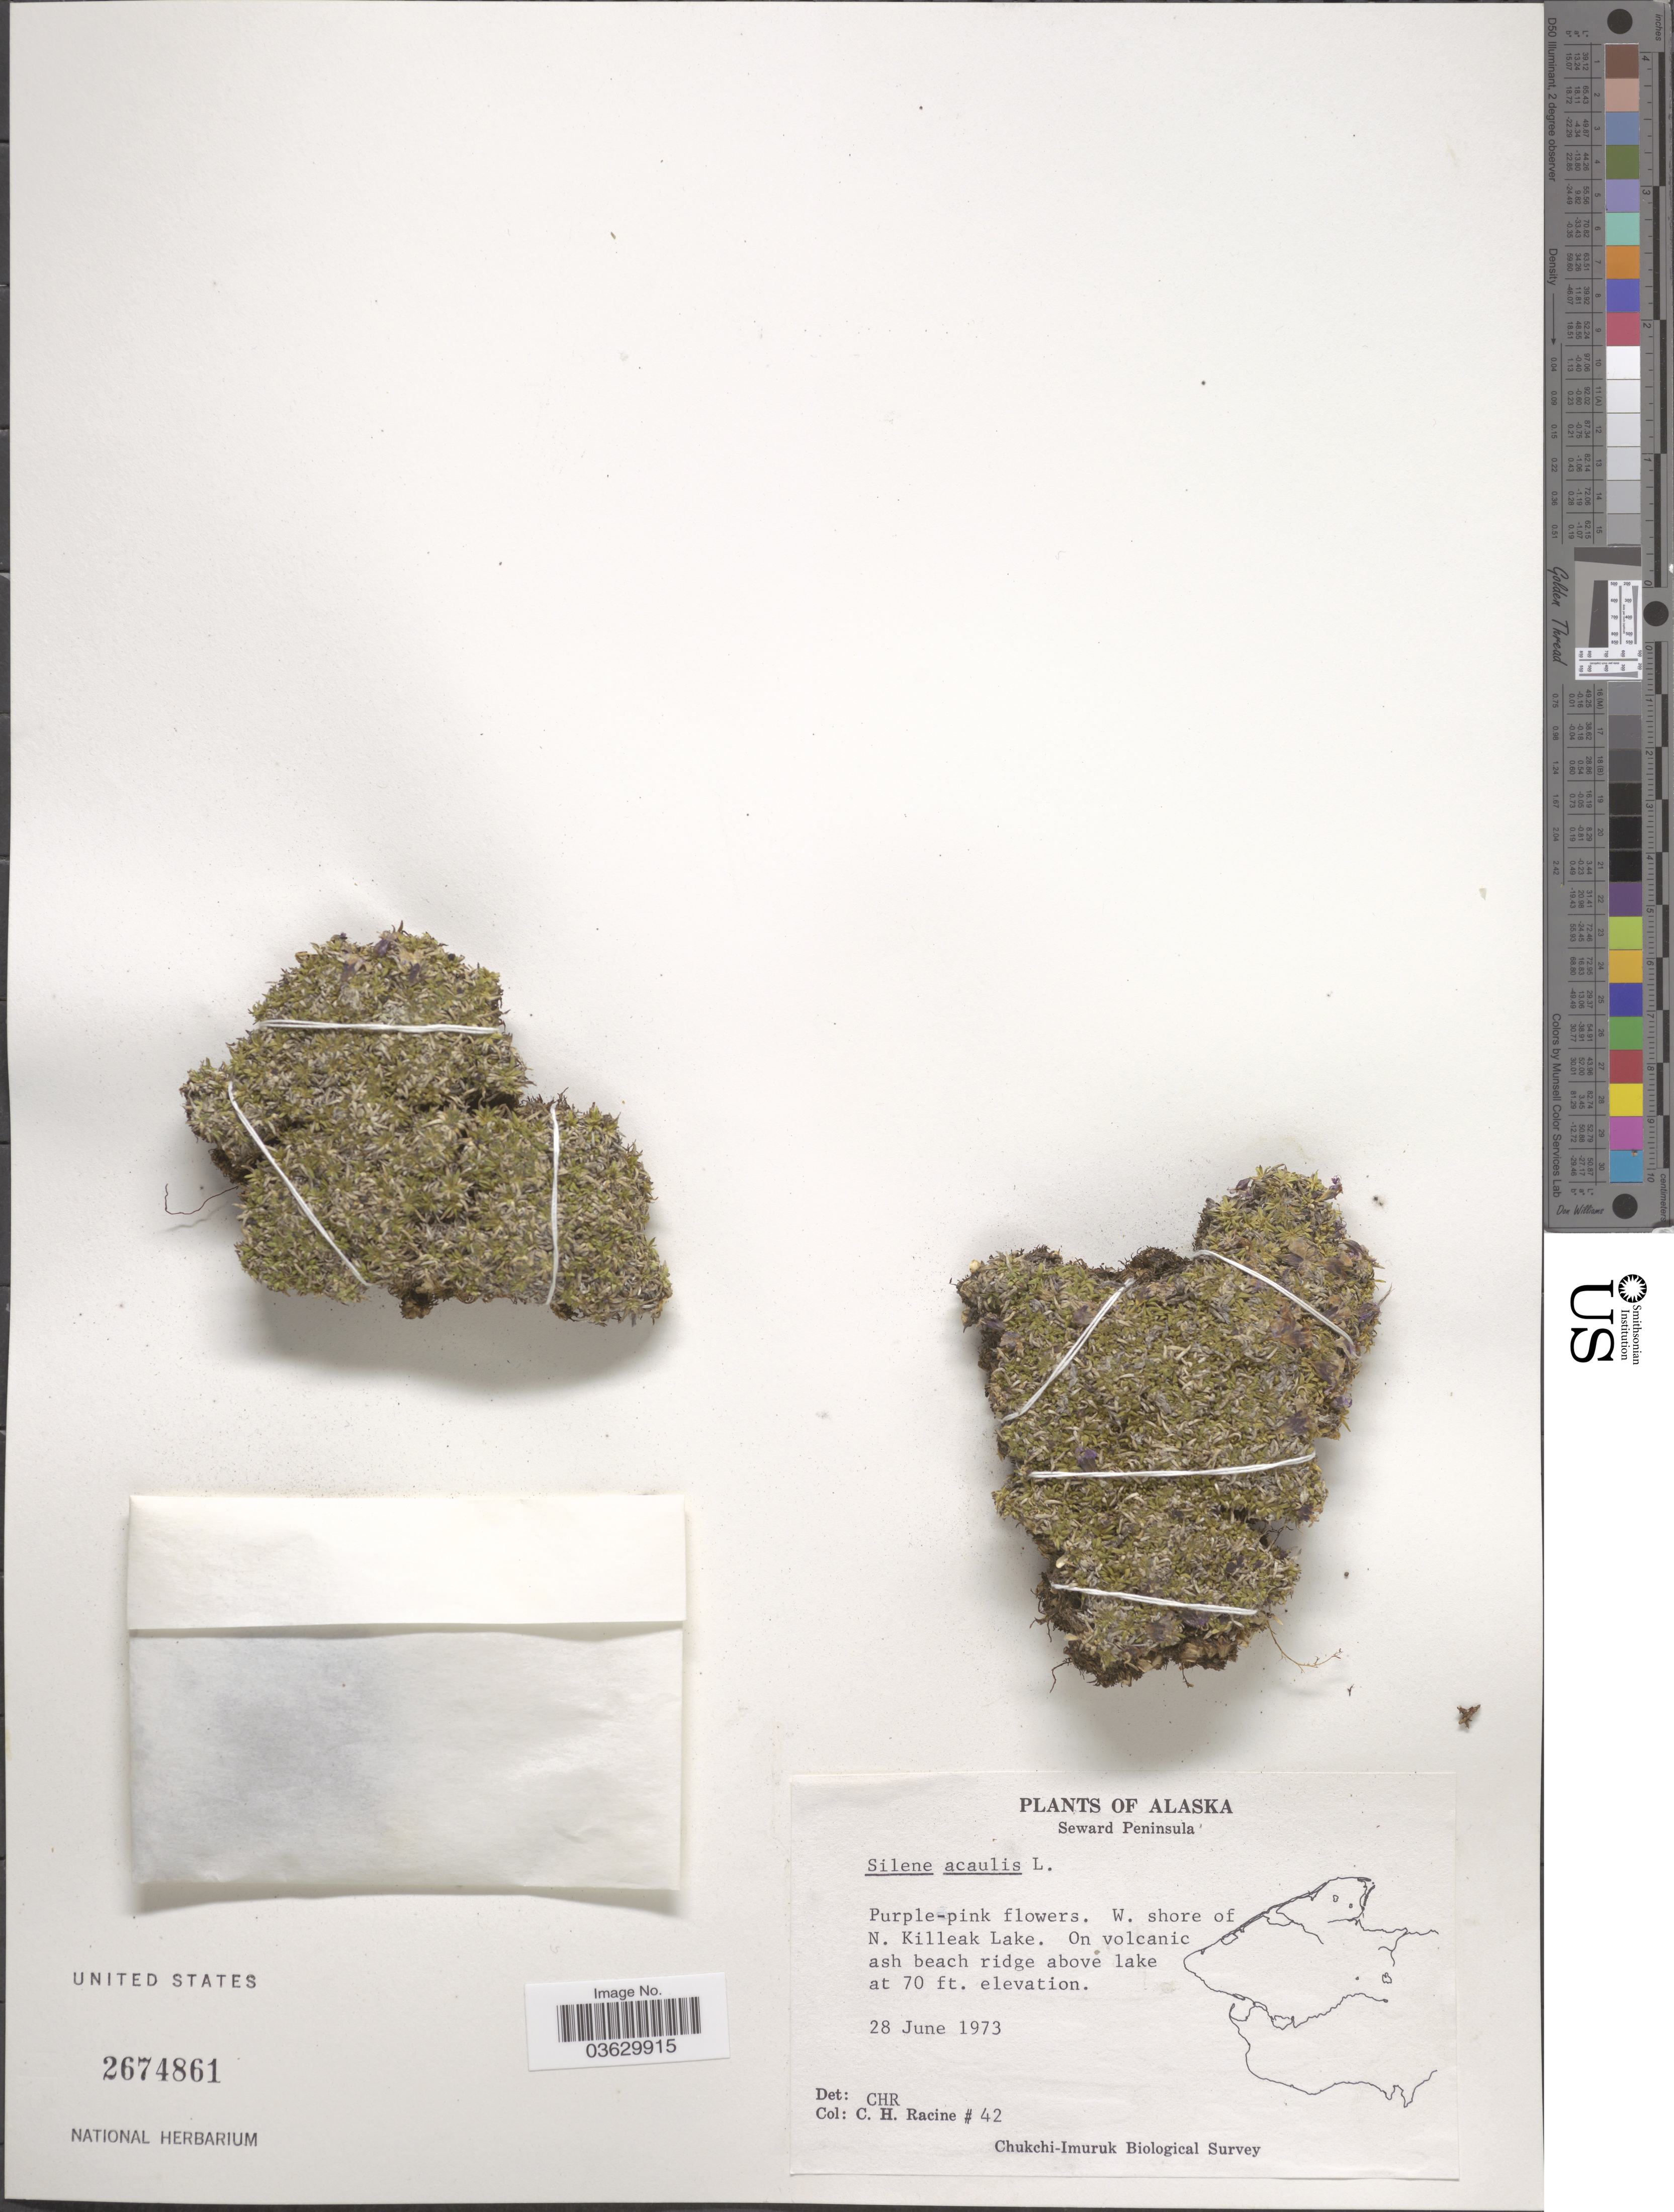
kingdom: Plantae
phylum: Tracheophyta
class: Magnoliopsida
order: Caryophyllales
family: Caryophyllaceae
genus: Silene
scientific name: Silene acaulis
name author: (L.) Jacq.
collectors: C. Racine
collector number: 42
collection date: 1973-06-28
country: United States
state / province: Alaska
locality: Seward Peninsula. W. shore of N. Killeak Lake.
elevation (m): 21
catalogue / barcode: US 2674861